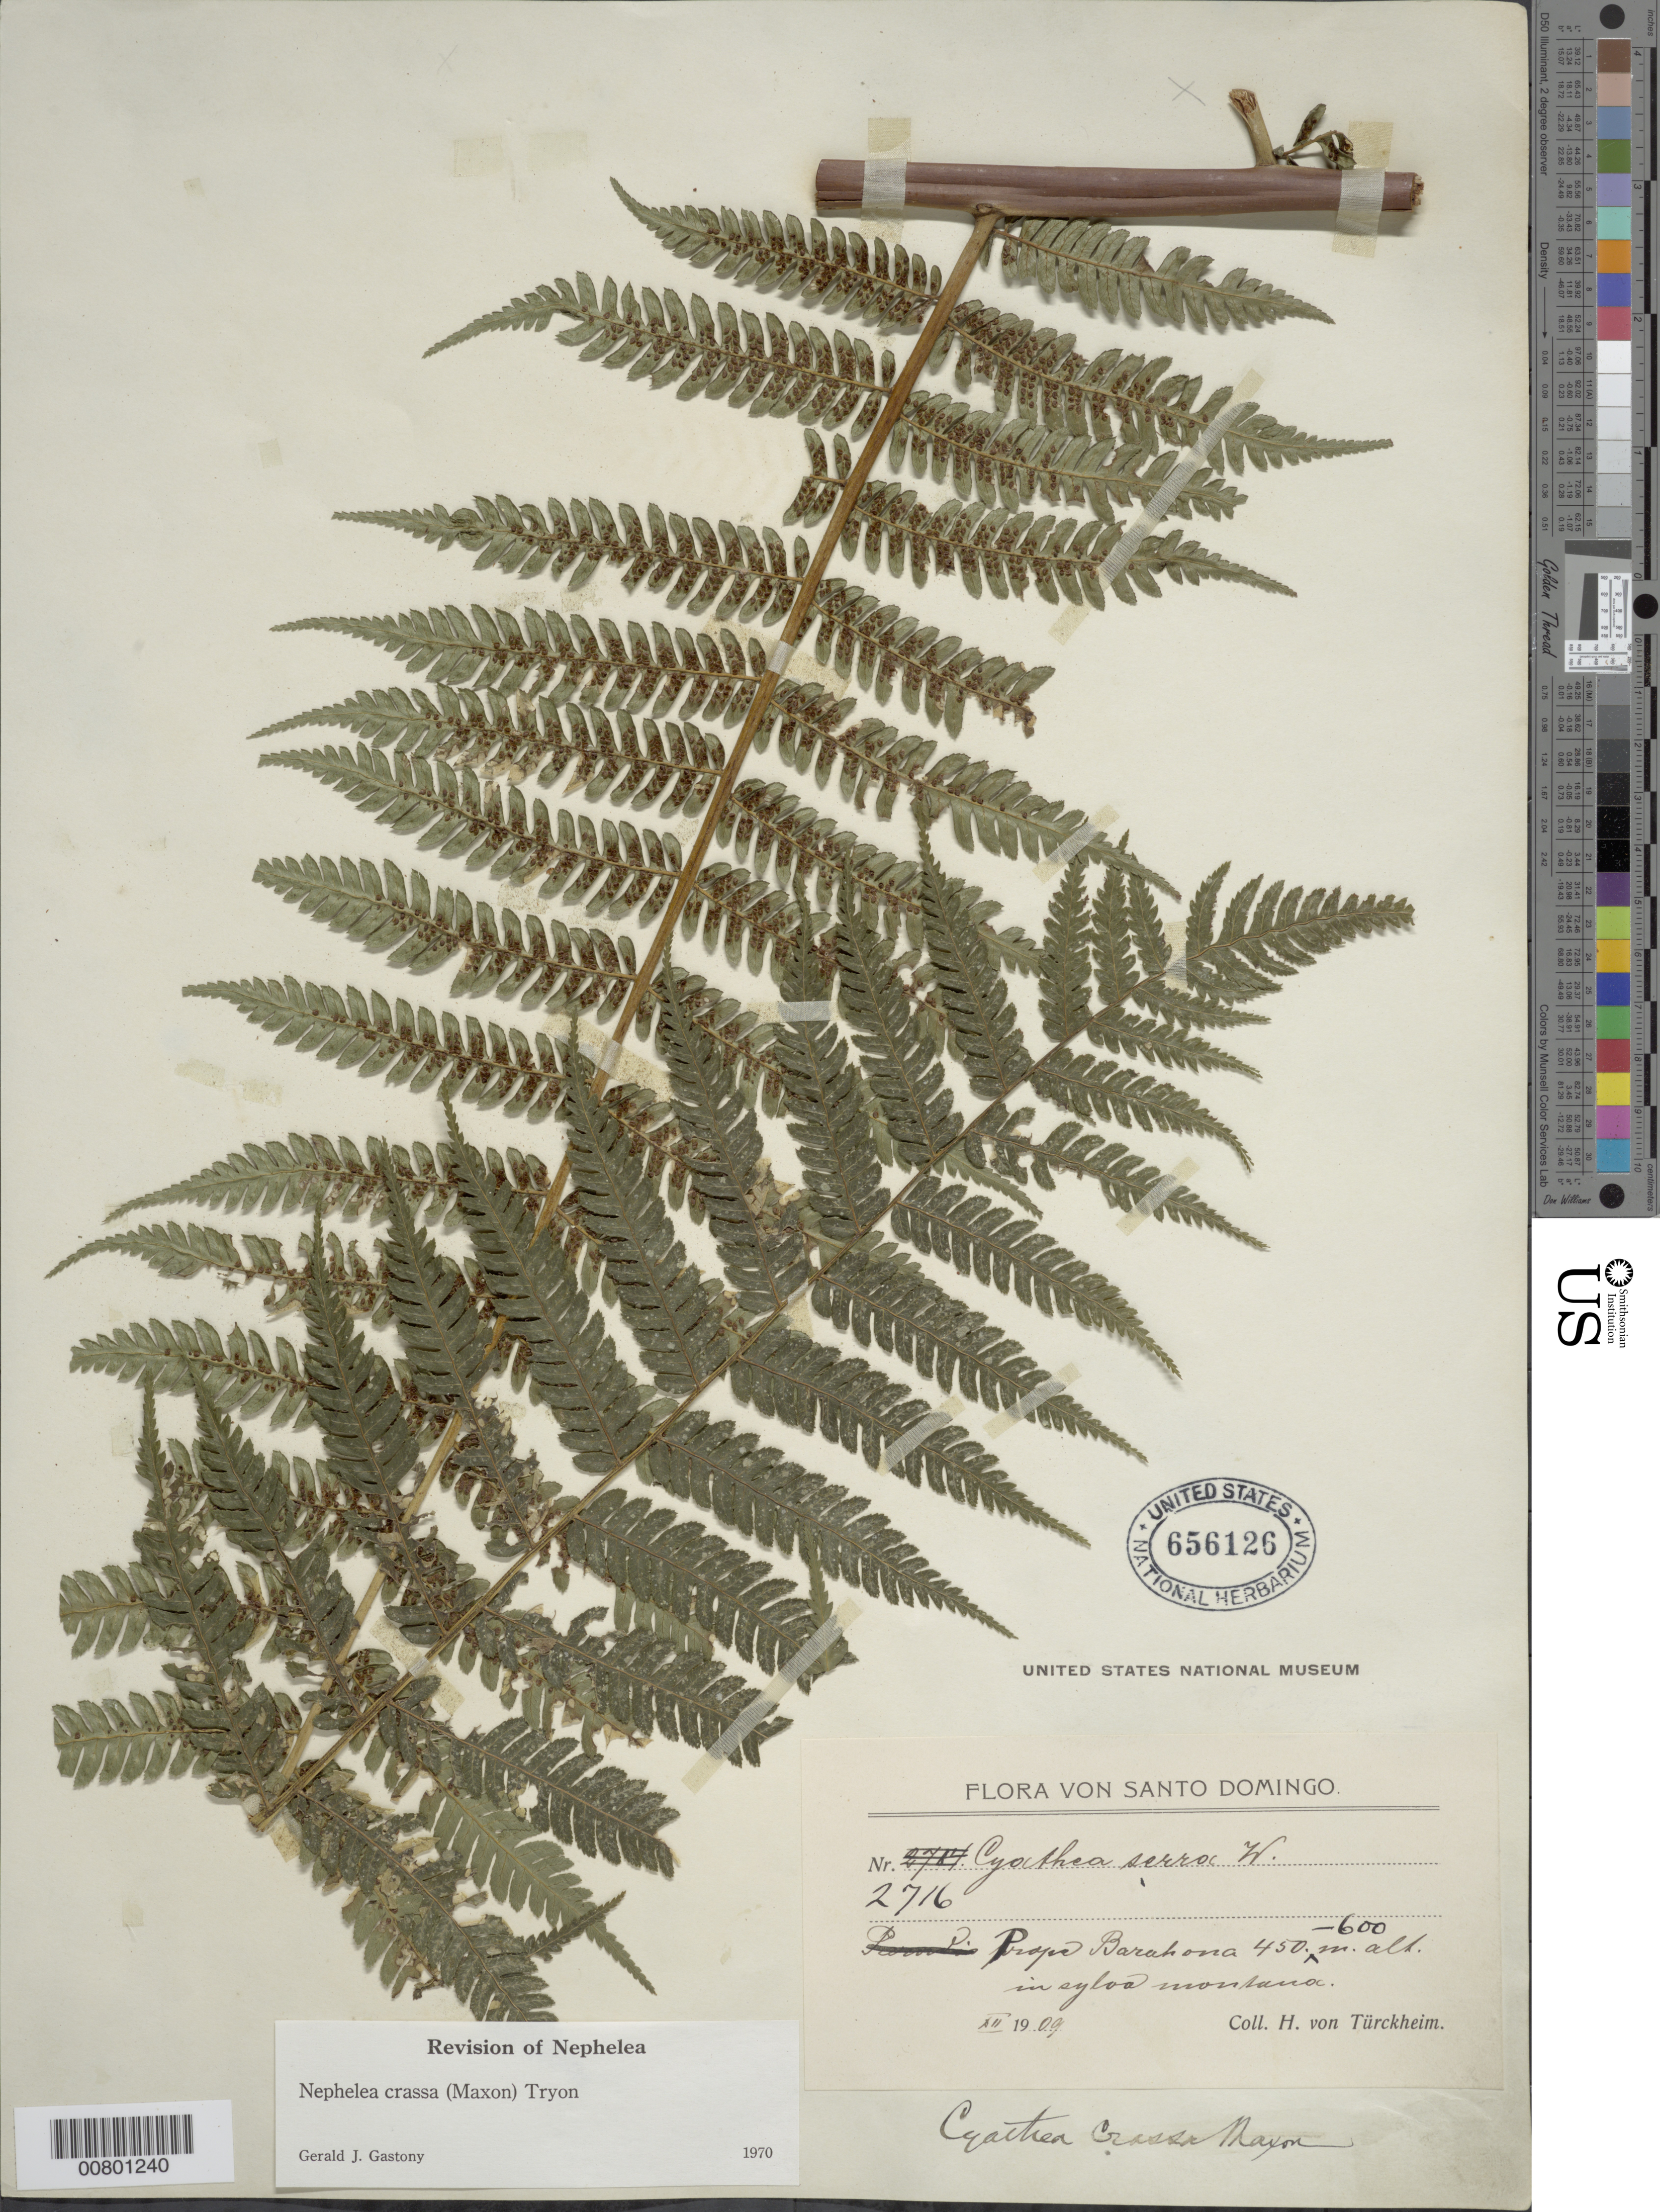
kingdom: Plantae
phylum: Tracheophyta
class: Polypodiopsida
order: Cyatheales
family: Cyatheaceae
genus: Alsophila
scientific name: Alsophila jimeneziana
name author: D.S. Conant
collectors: H. von Türckheim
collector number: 2716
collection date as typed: Dec 1909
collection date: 1909-12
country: Dominican Republic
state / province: Barahona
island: Hispaniola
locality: Barahona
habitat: Sylva montana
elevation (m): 450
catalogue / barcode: US 656126